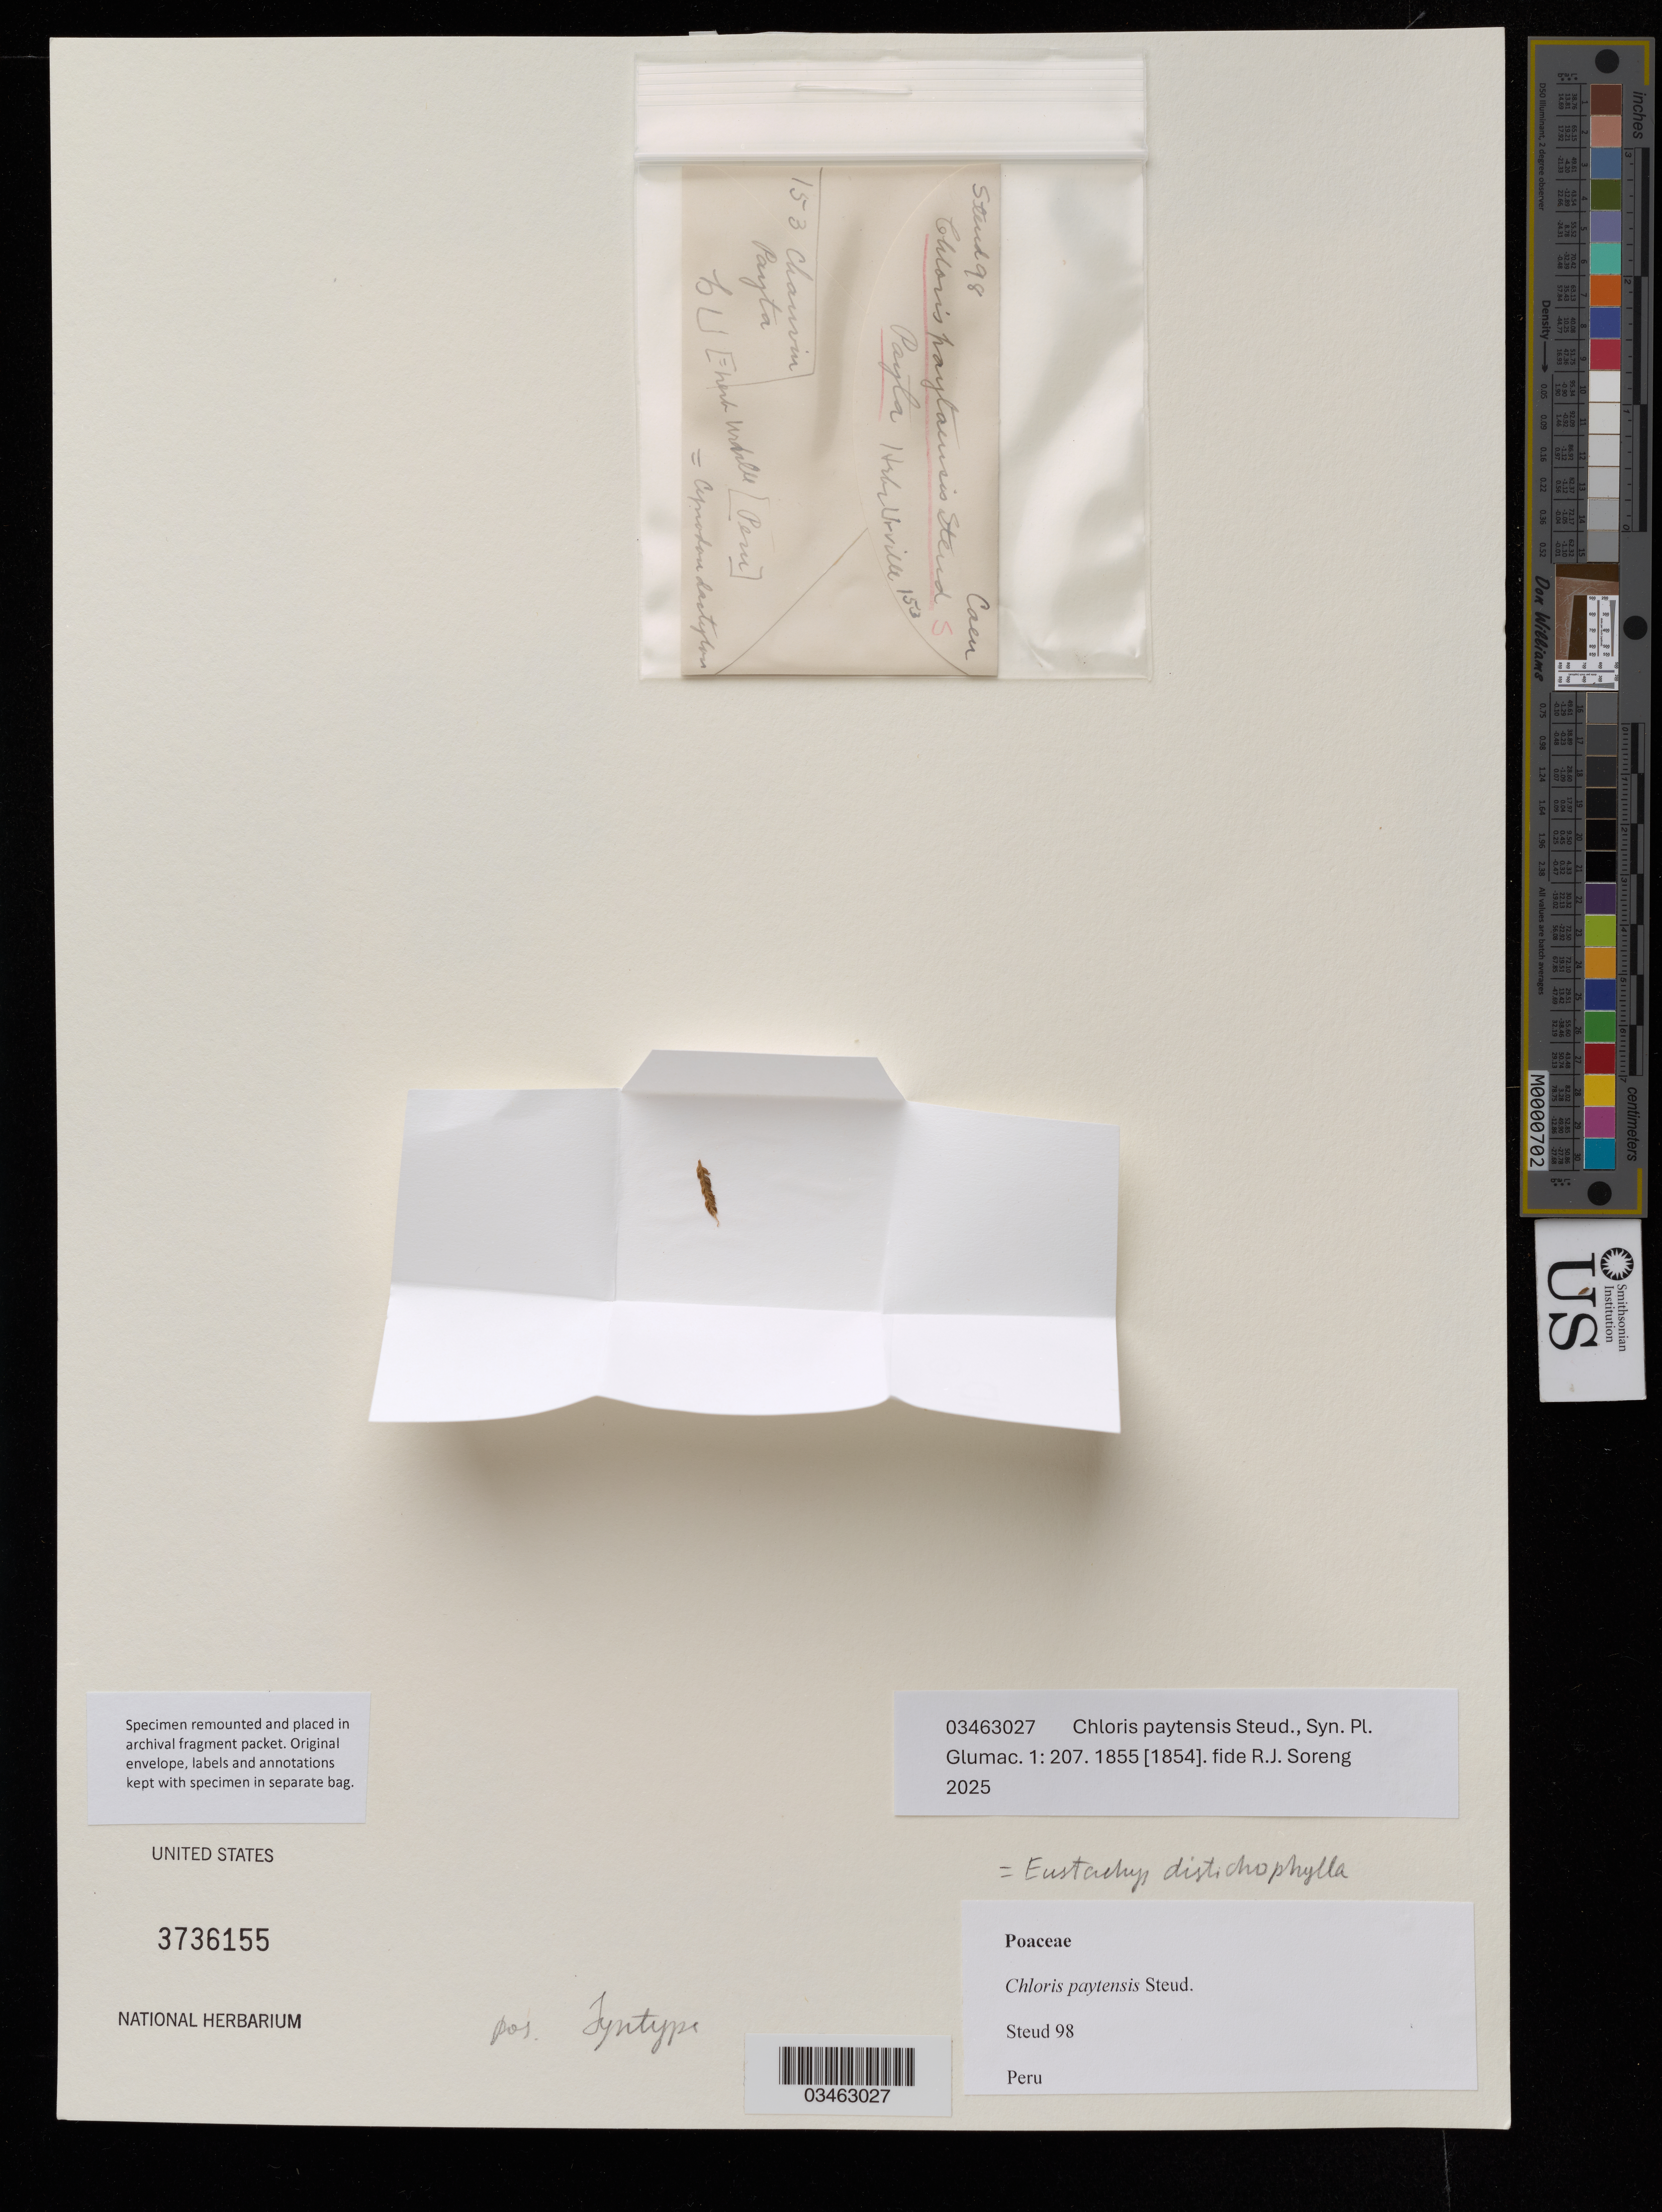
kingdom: Plantae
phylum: Tracheophyta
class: Liliopsida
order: Poales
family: Poaceae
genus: Chloris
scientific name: Chloris paytensis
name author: Steud.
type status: Syntype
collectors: -. Steud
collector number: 98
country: Peru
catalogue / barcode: US 3736155